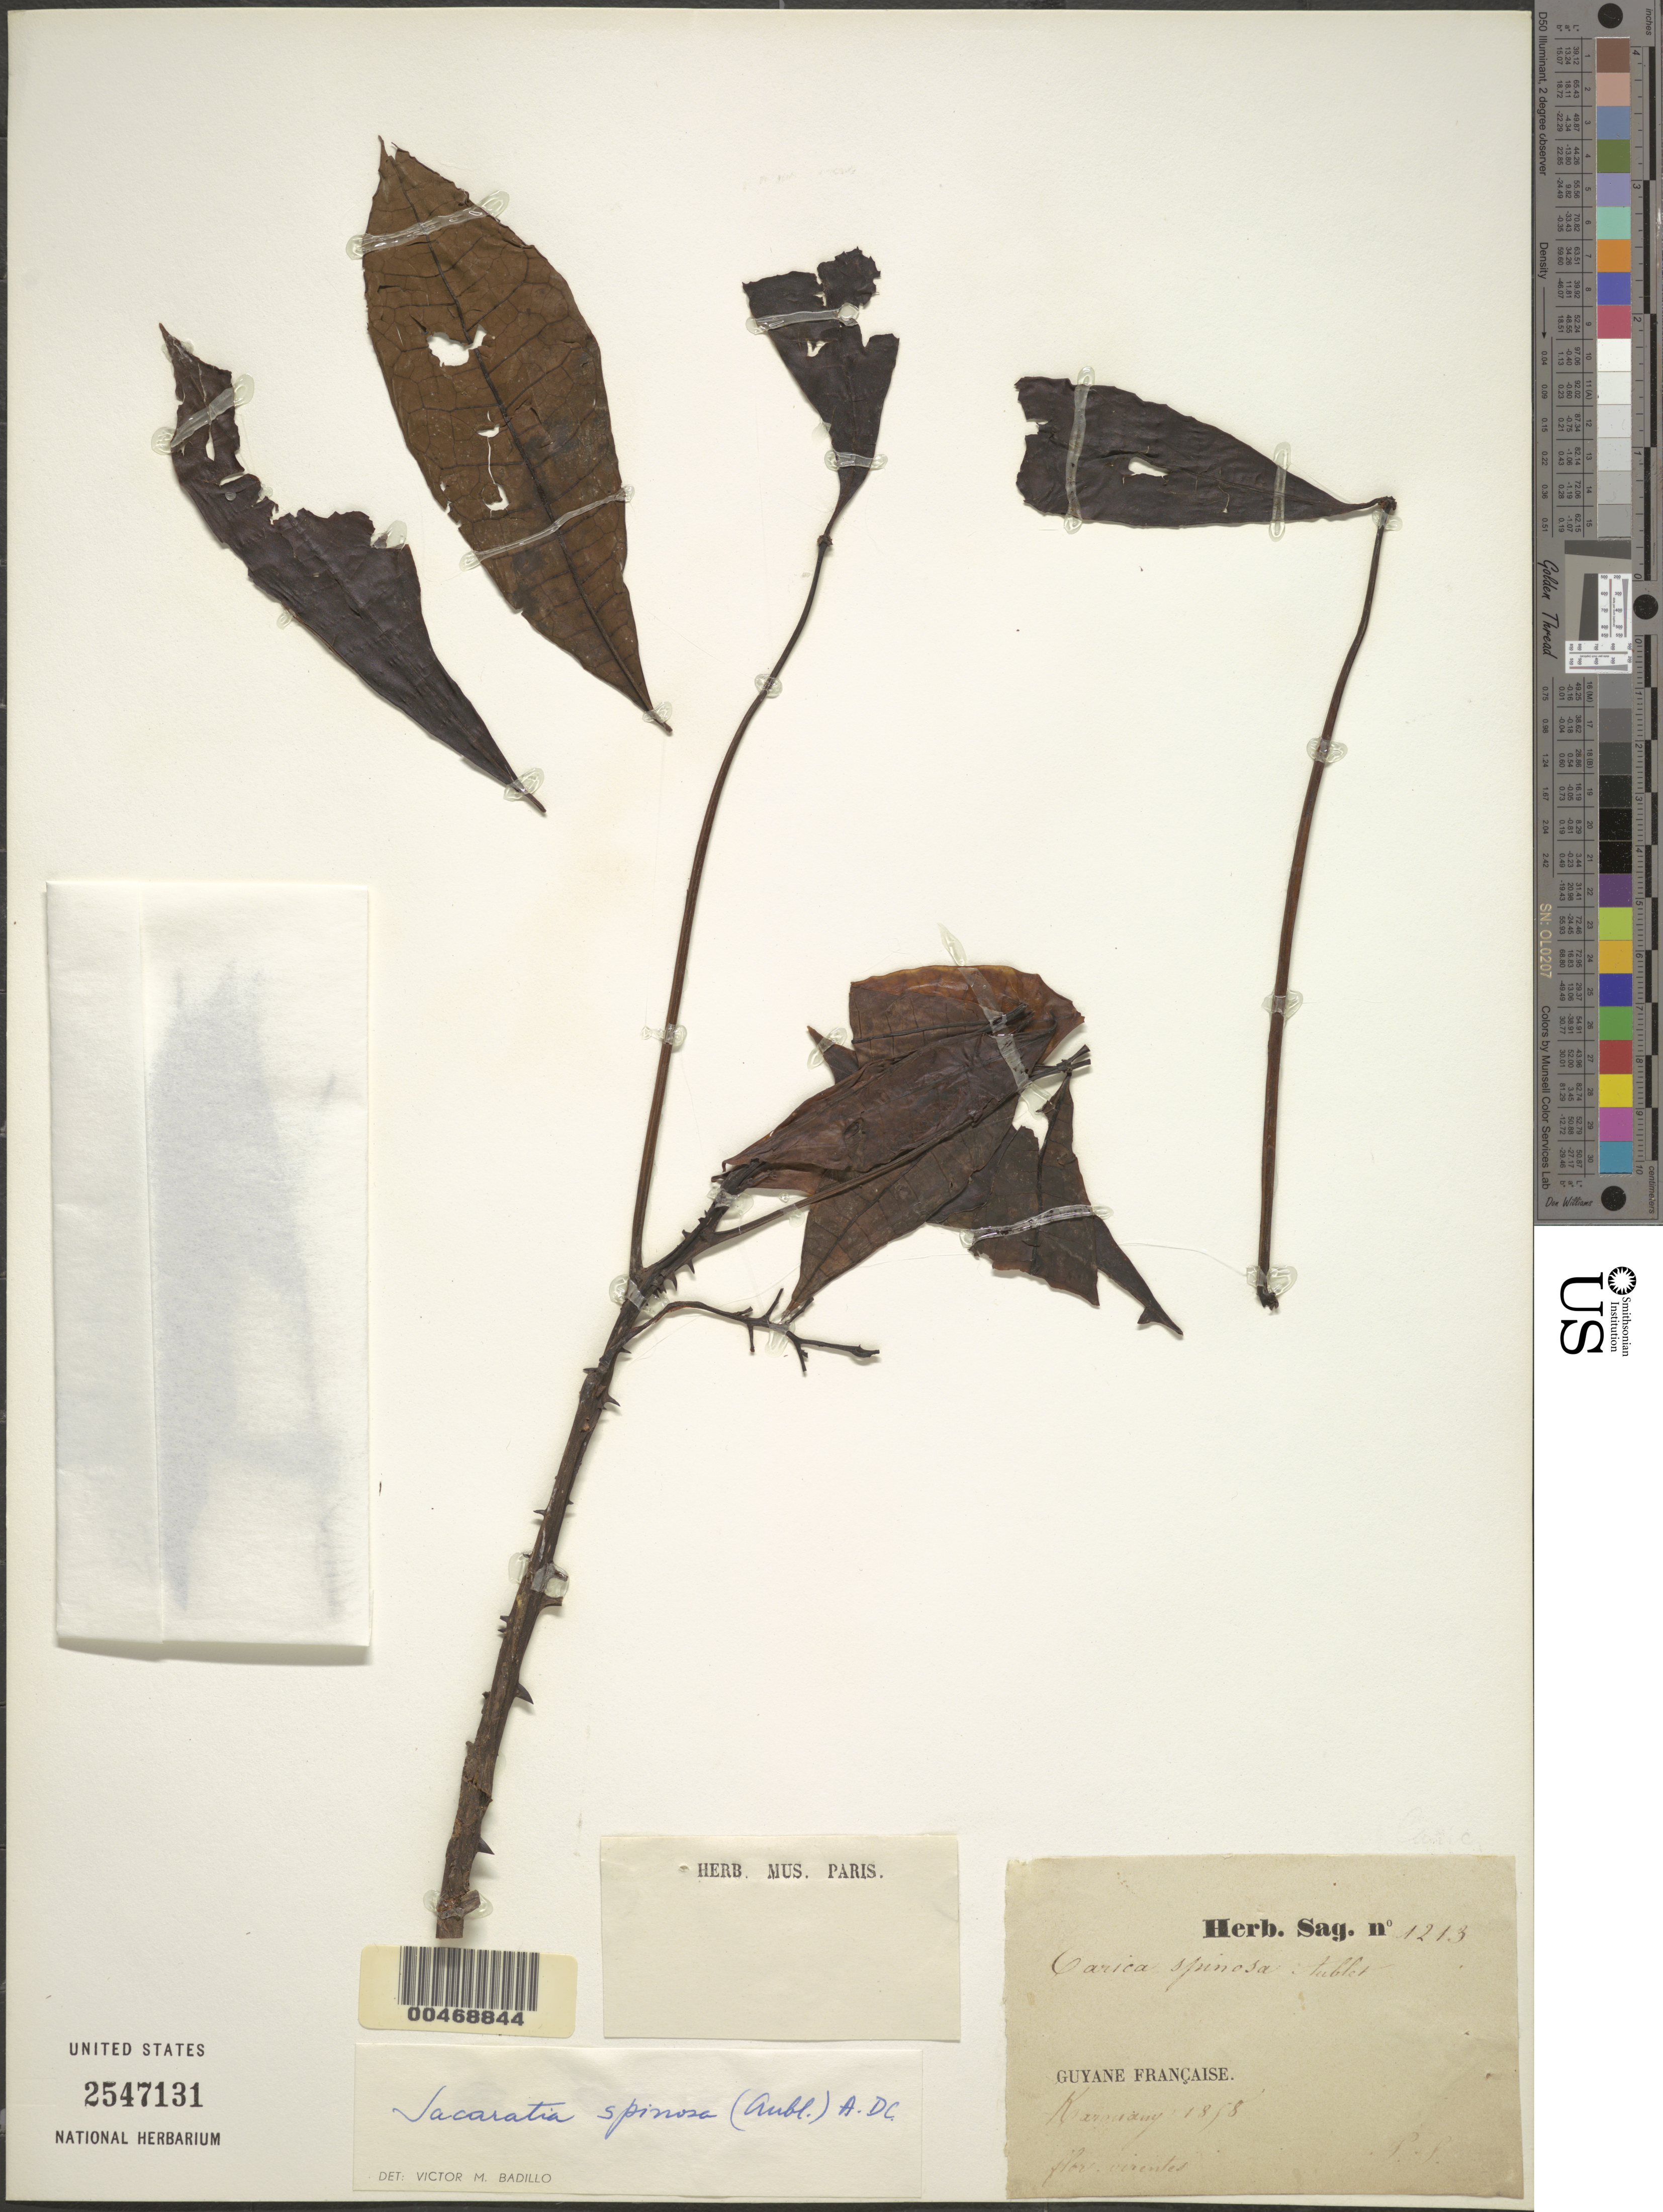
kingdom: Plantae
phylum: Tracheophyta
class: Magnoliopsida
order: Brassicales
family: Caricaceae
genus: Jacaratia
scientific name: Jacaratia spinosa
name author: (Aubl.) A. DC.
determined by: Badillo, V. M.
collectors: P. A. Sagot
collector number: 1213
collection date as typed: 1858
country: French Guiana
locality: Karouany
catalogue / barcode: US 2547131